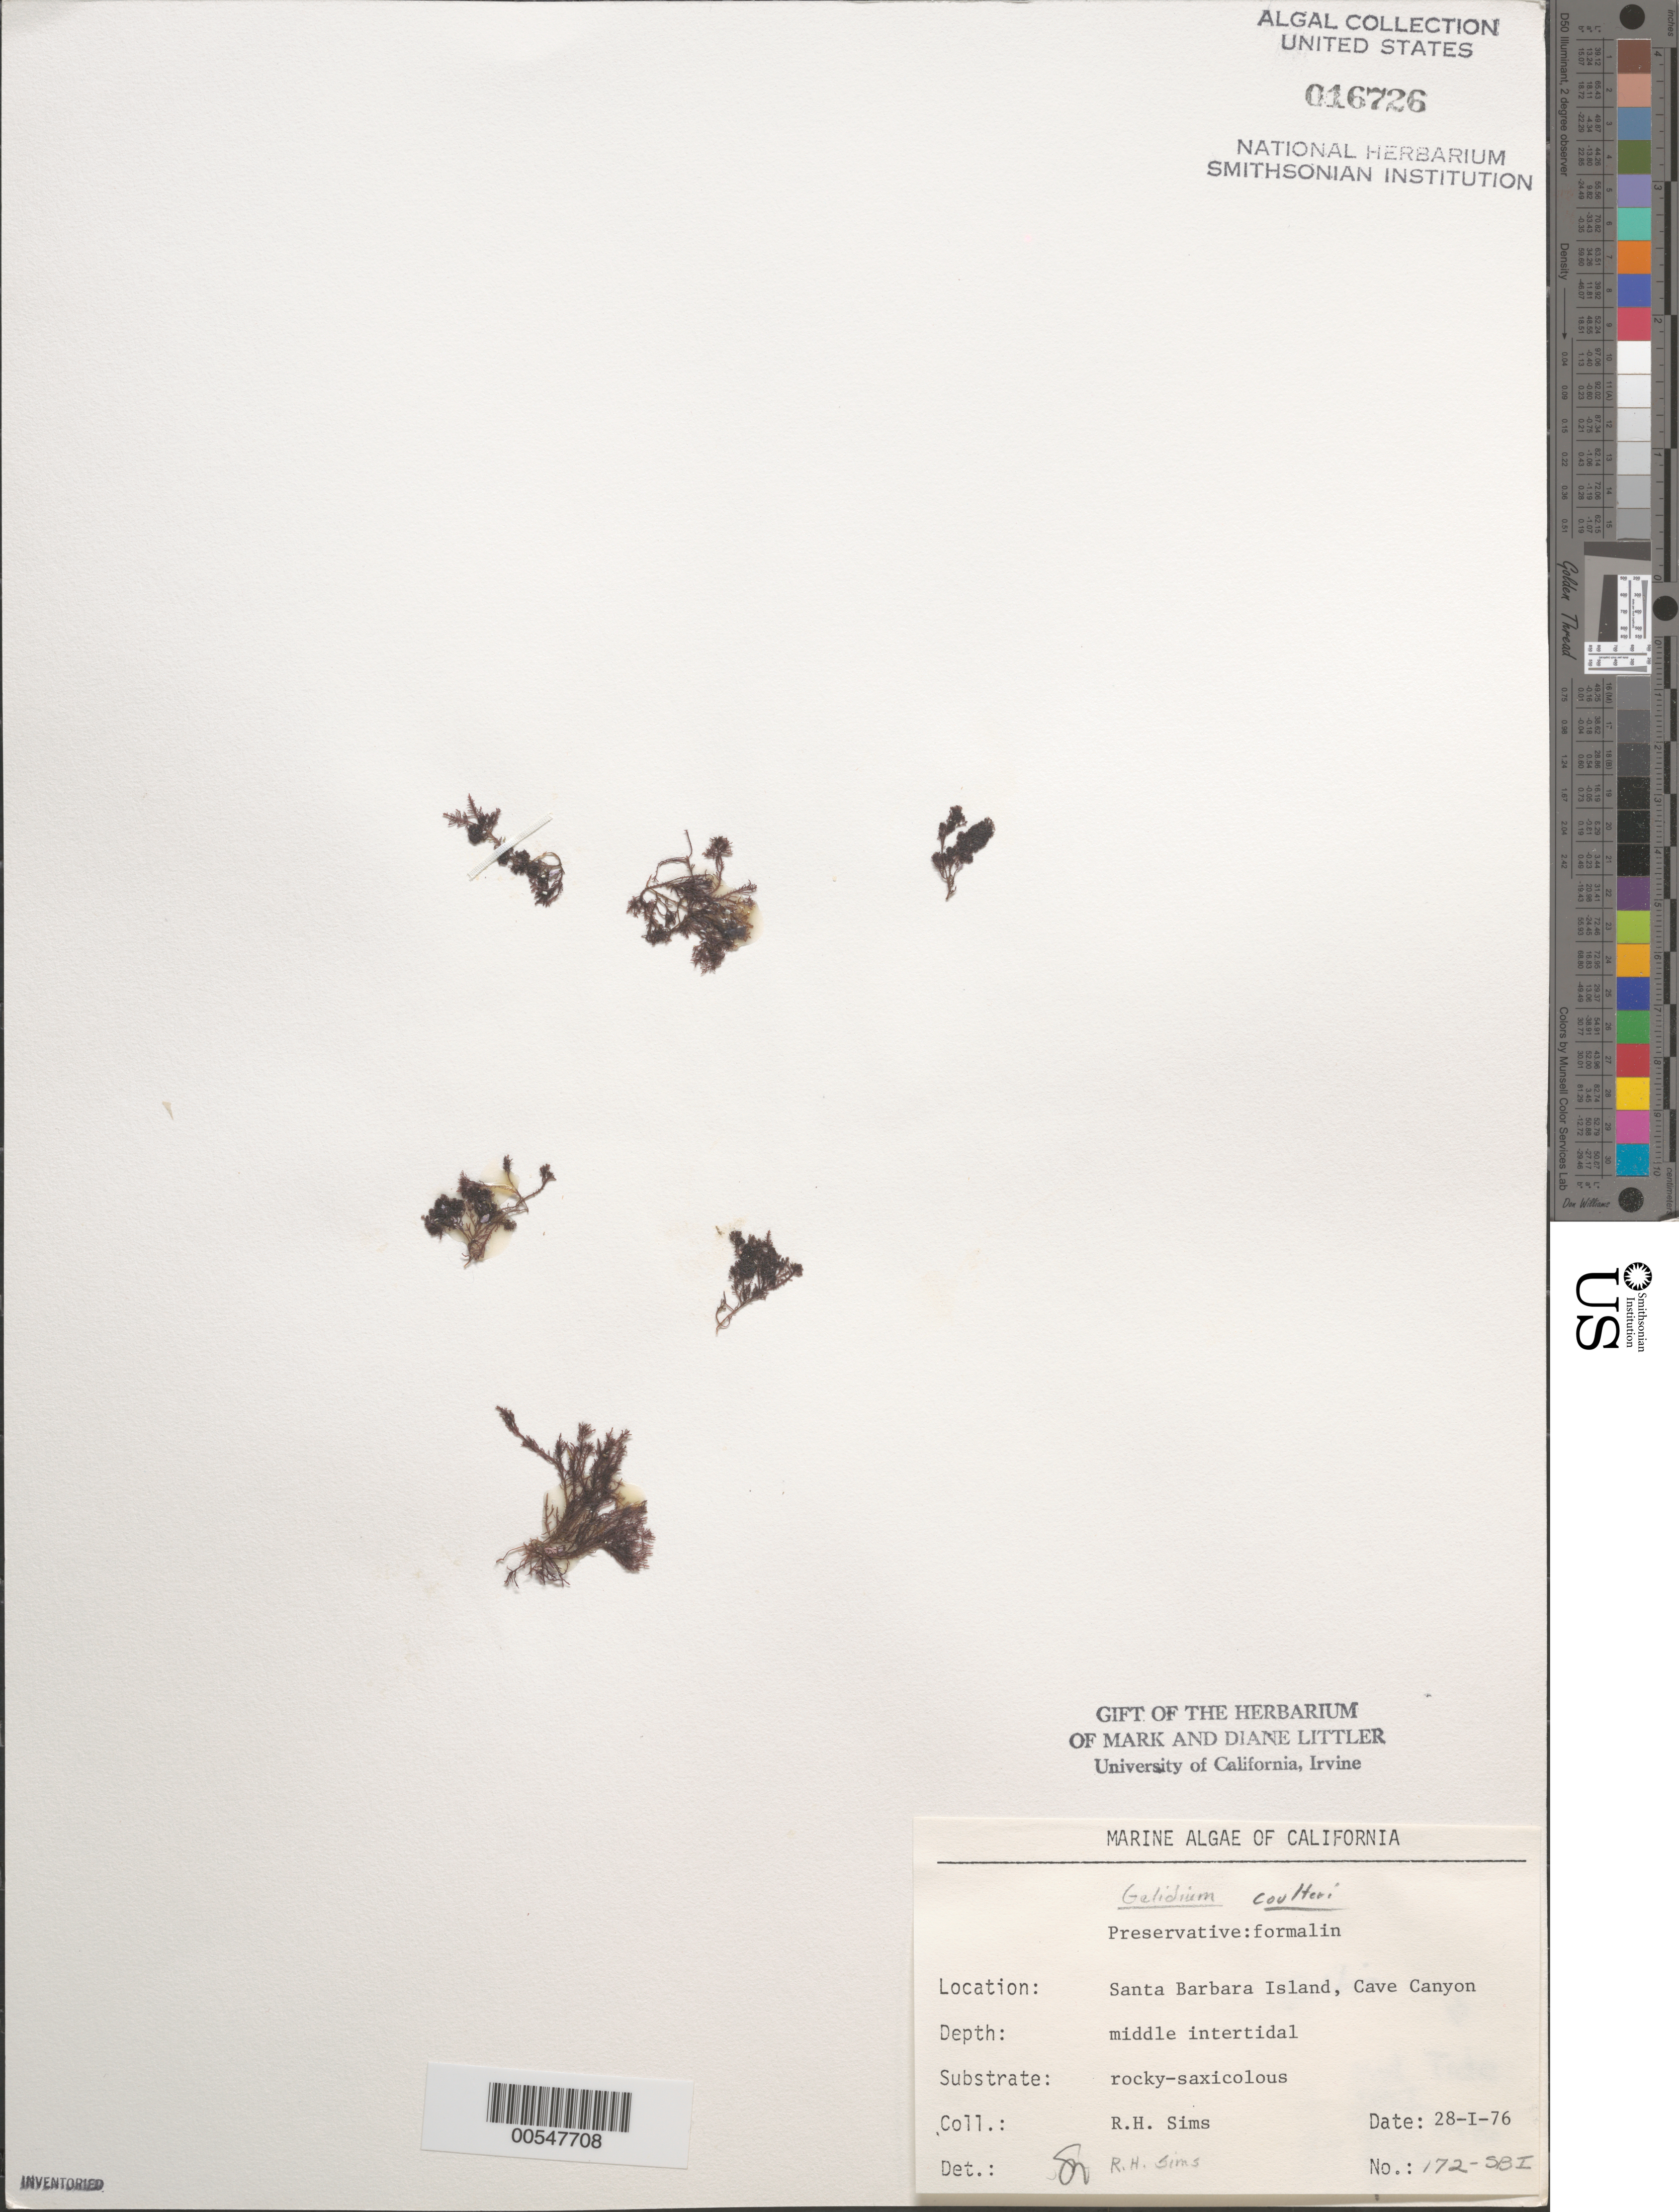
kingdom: Plantae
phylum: Rhodophyta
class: Florideophyceae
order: Gelidiales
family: Gelidiaceae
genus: Gelidium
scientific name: Gelidium coulteri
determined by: Sims, Robert H.; Murray, S. N.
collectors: R. H. Sims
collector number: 172-sbi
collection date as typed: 28 Jan 1976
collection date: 1976-01-28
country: United States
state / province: California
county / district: Santa Barbara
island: Santa Barbara Island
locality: Cave Canyon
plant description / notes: BLM-SOCALBIGHT Rocky Intertidal Survey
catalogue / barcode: US 16726